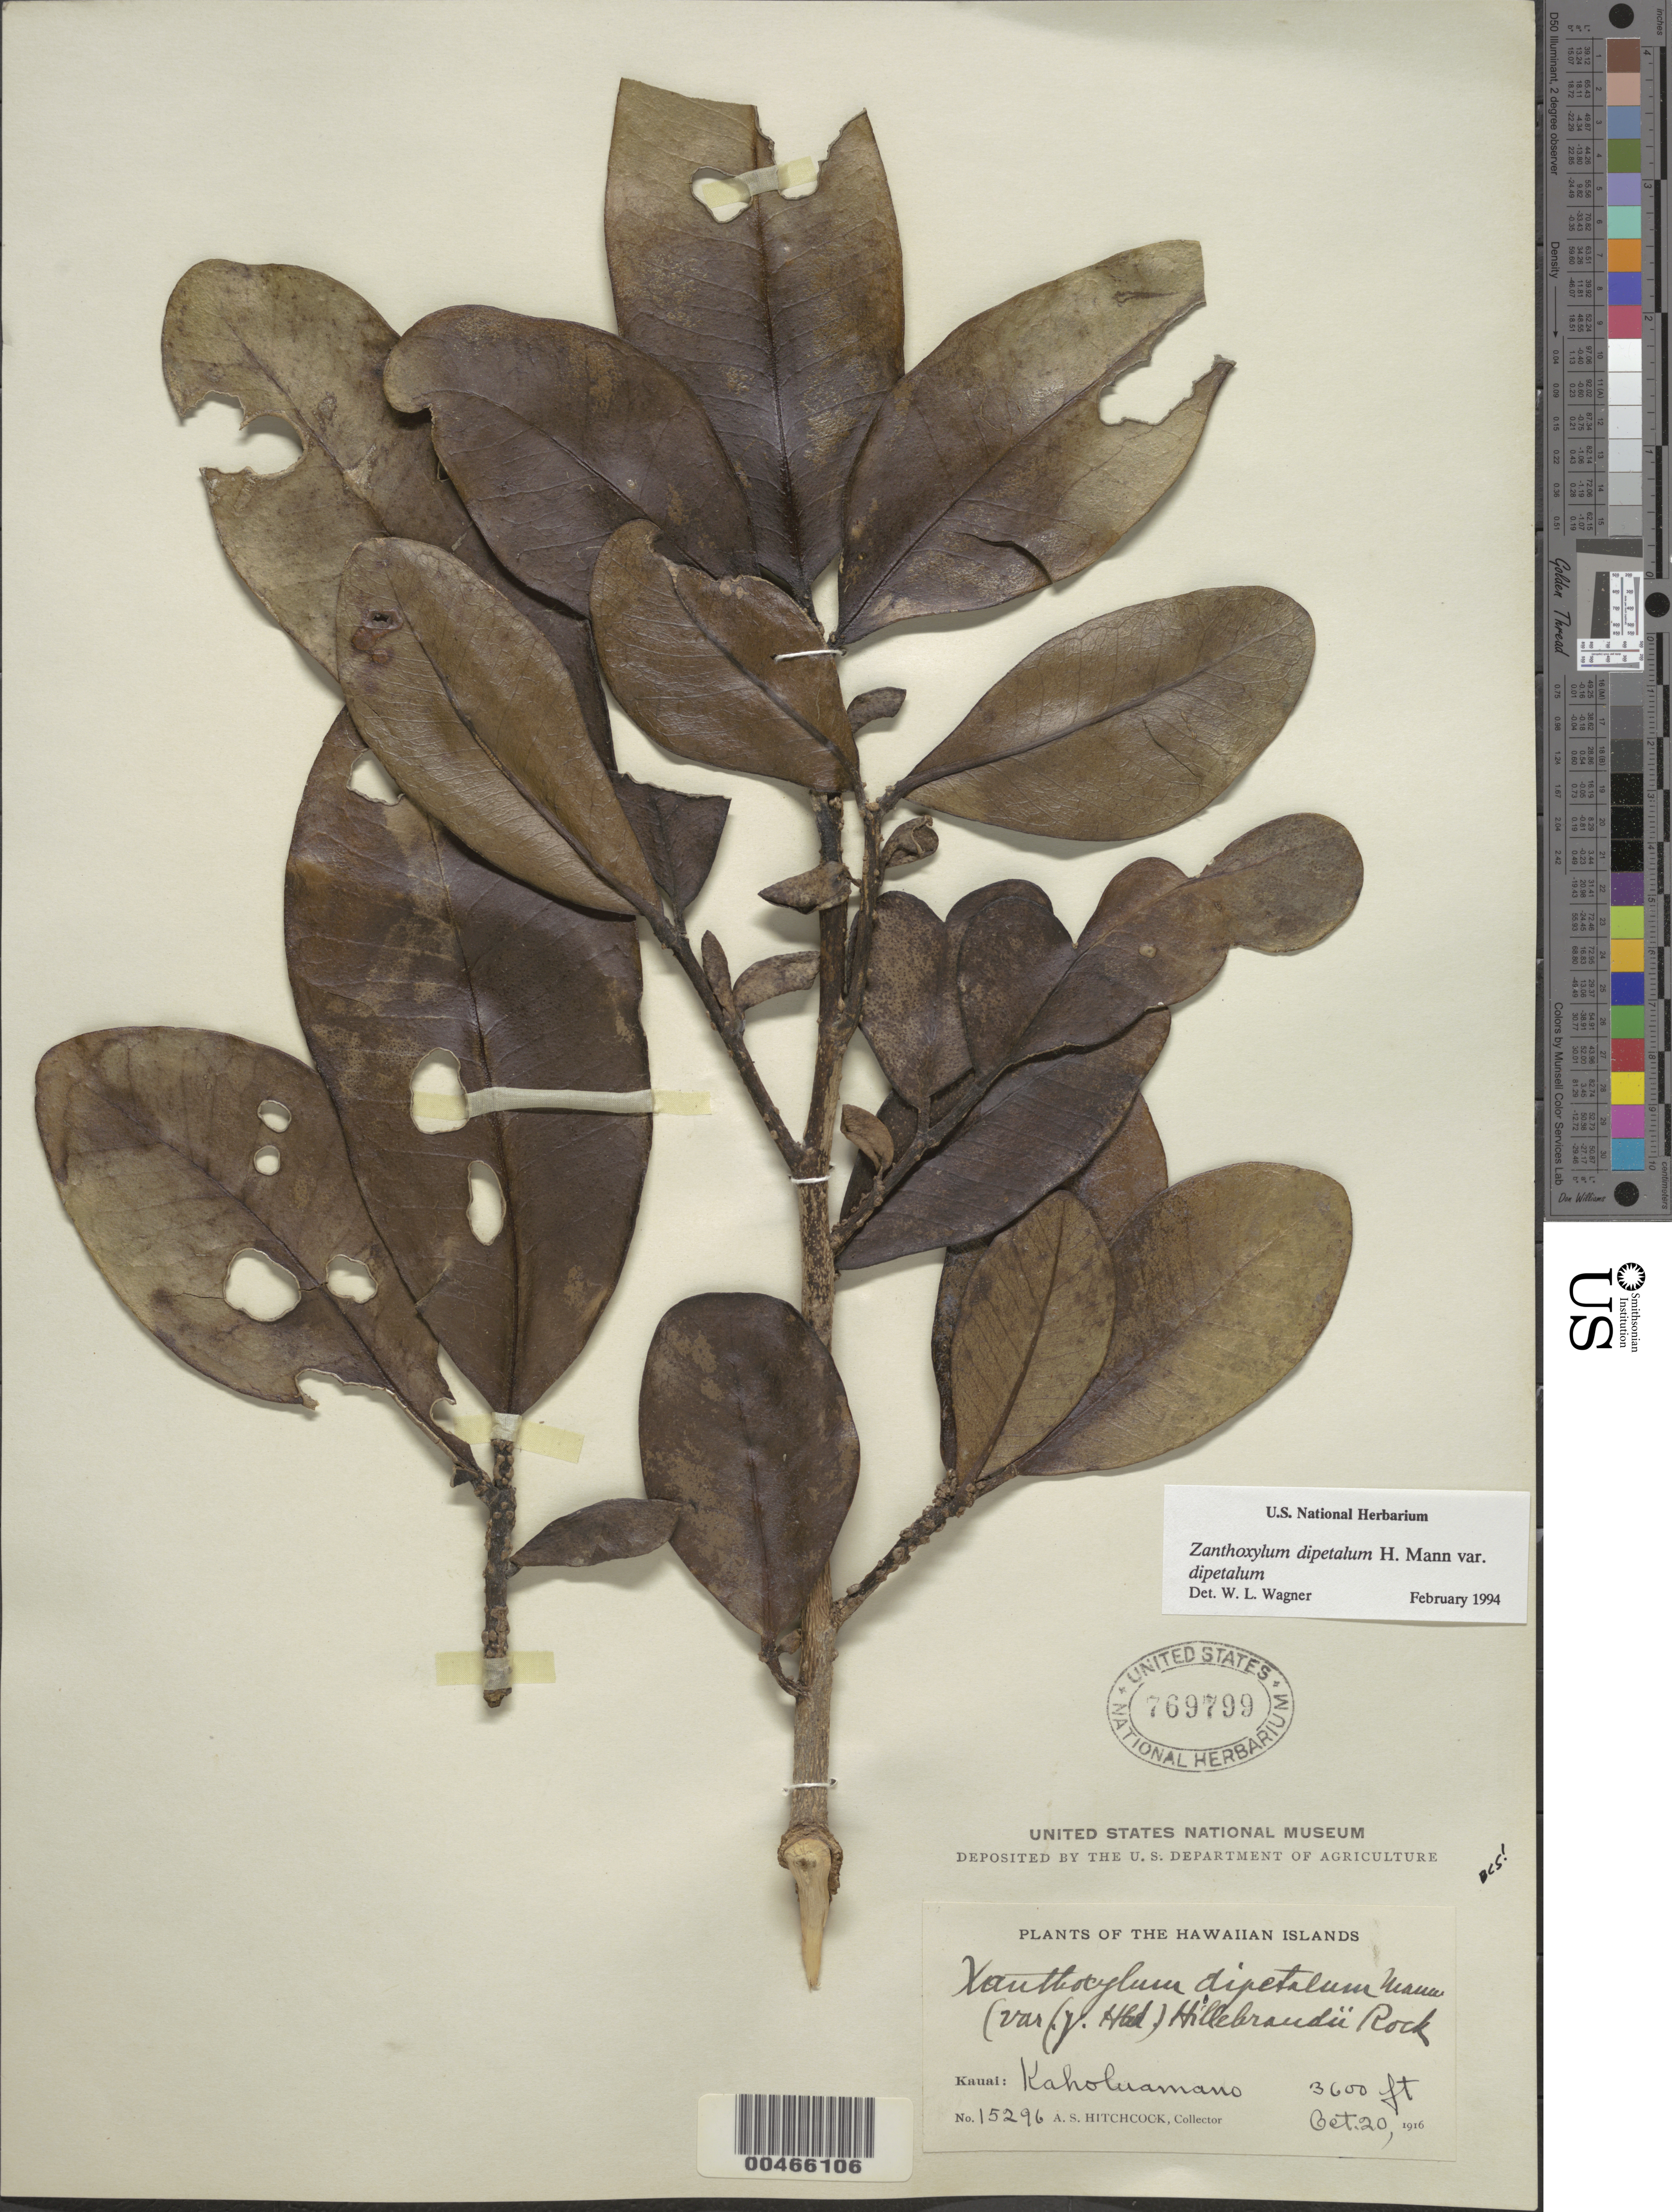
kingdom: Plantae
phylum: Tracheophyta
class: Magnoliopsida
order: Sapindales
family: Rutaceae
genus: Zanthoxylum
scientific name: Zanthoxylum dipetalum var. dipetalum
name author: H. Mann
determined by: Wagner, W. L., (BOT), Smithsonian Institution - National Museum of Natural History (UNITED STATES)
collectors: A. S. Hitchcock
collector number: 15296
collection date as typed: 20 Oct 1916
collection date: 1916-10-20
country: United States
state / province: Hawaii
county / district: Kauai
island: Kaua'i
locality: Kaholuamano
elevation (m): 1097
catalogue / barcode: US 769799